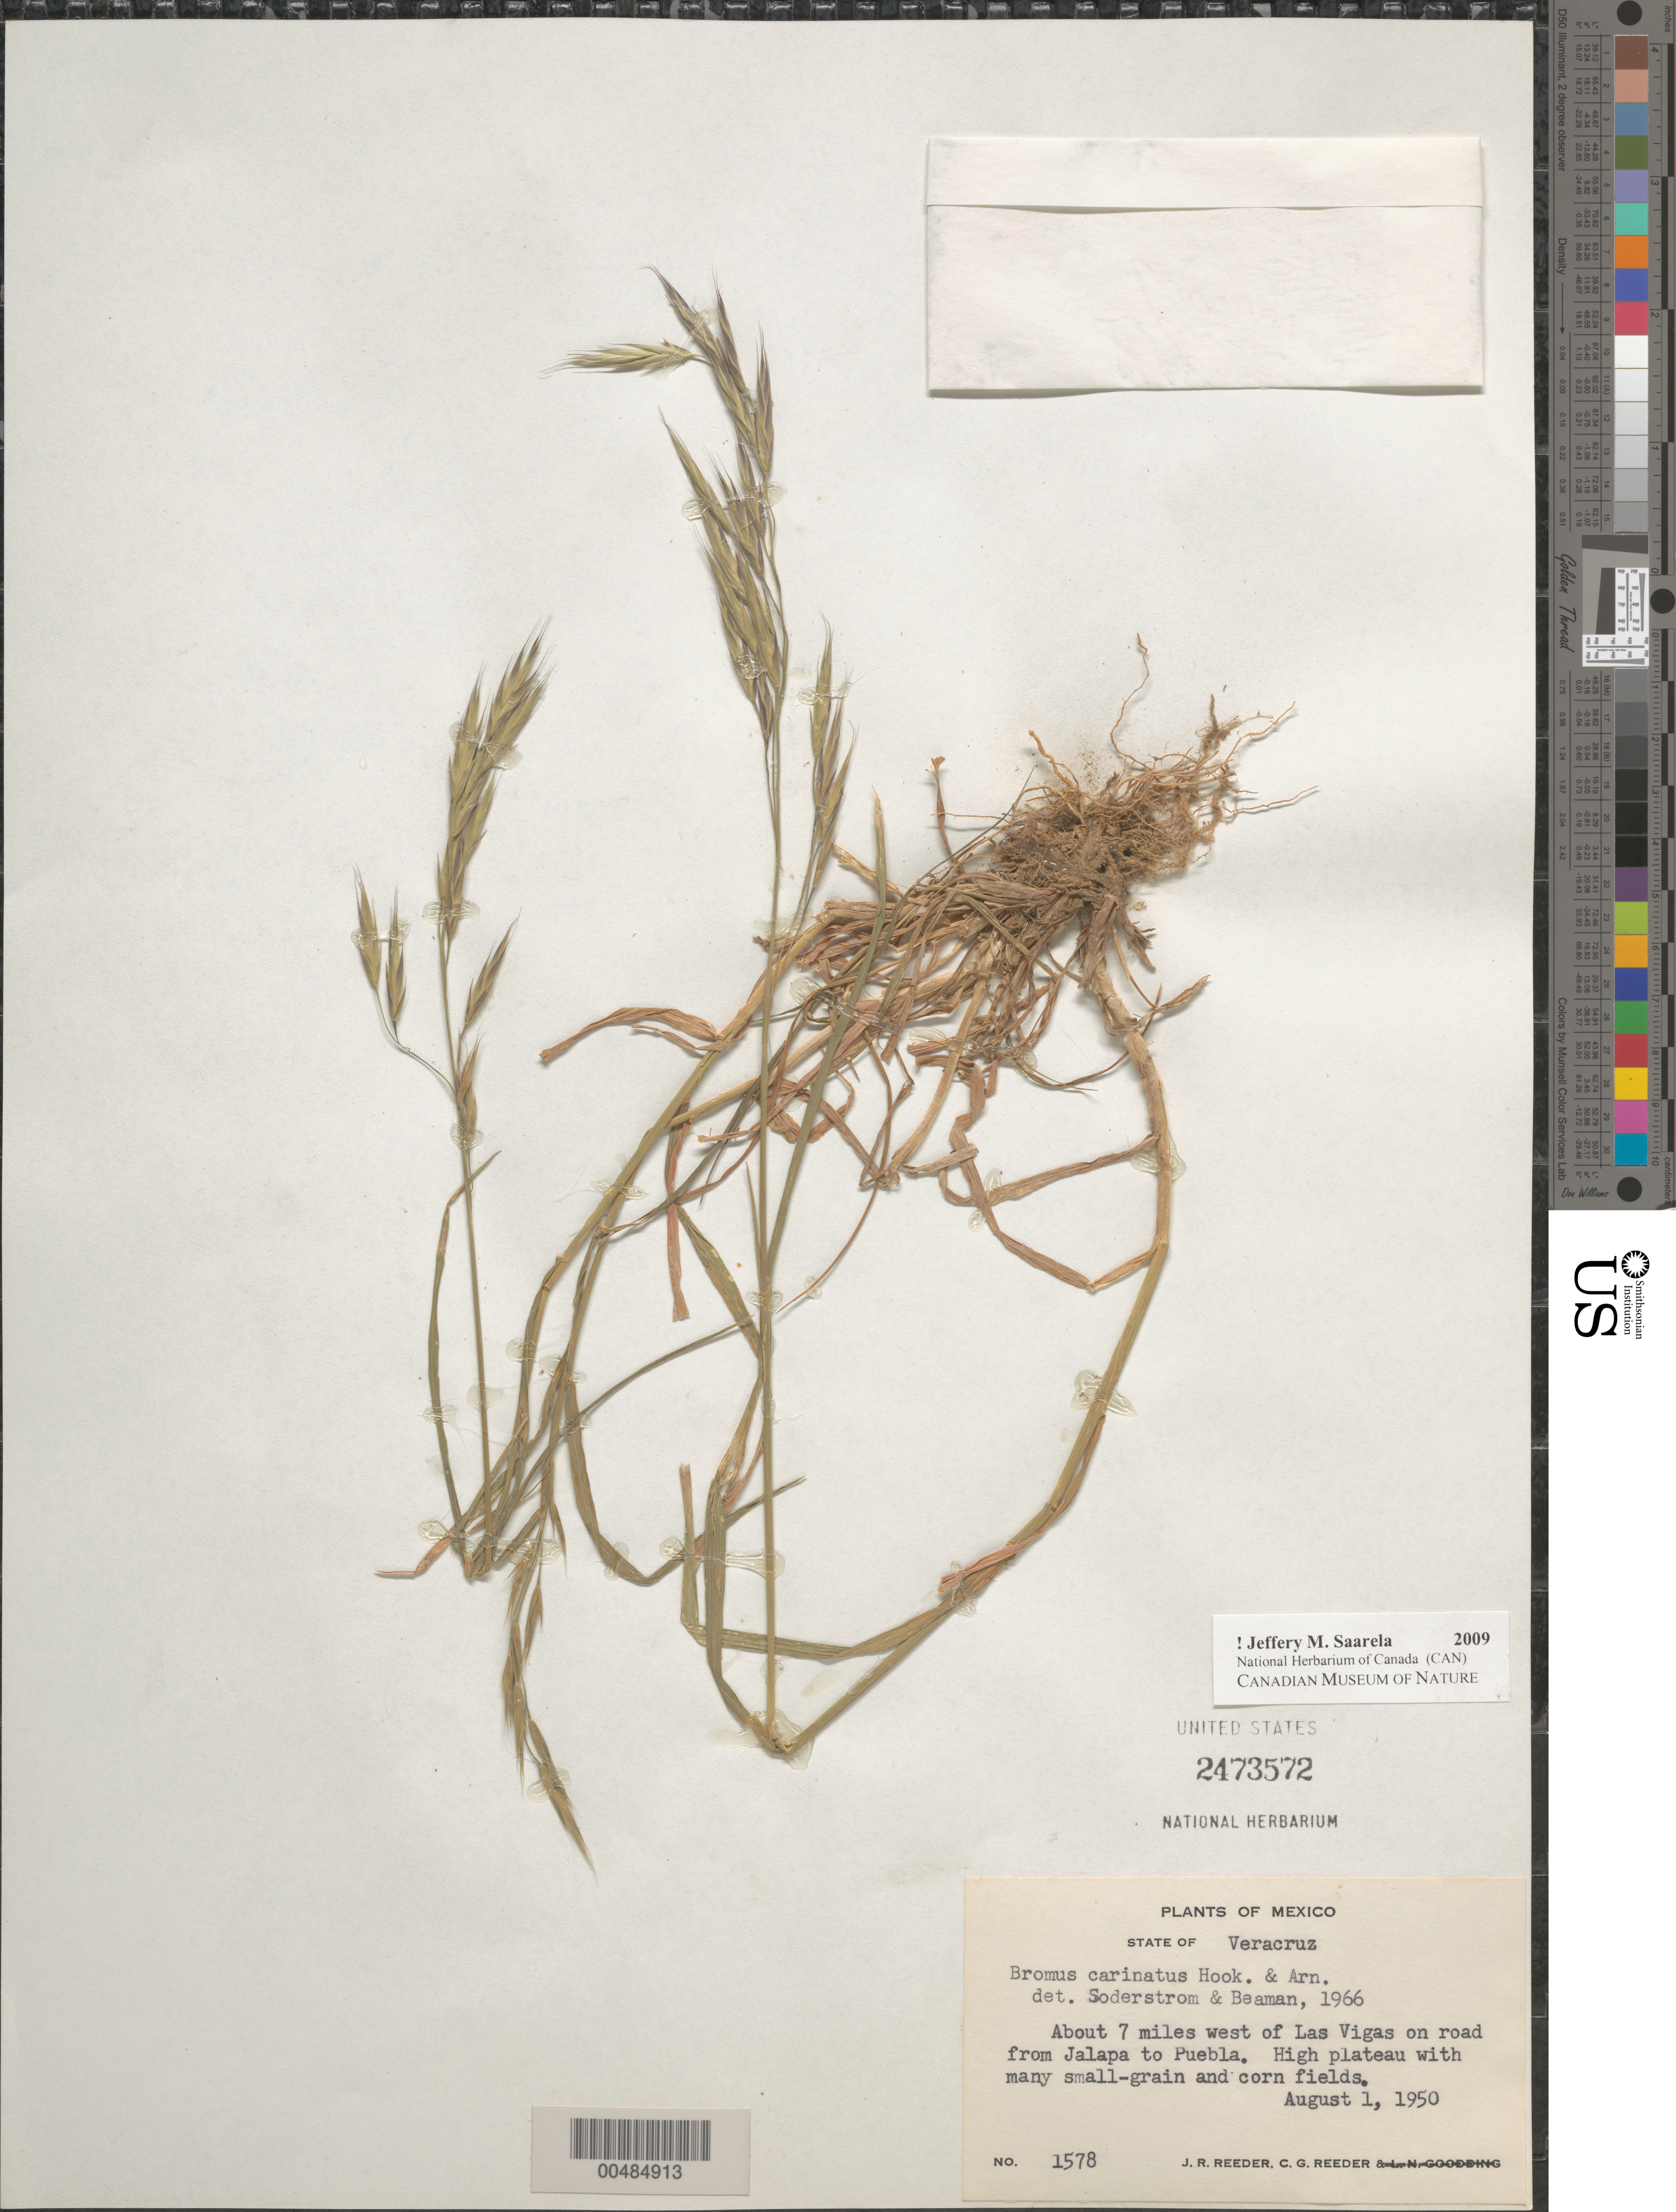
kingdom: Plantae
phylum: Tracheophyta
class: Liliopsida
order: Poales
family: Poaceae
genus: Bromus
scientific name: Bromus carinatus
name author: Hook. & Arn.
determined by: Soderstrom, T. R.; Beaman, J. H.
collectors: J. R. Reeder & C. G. Reeder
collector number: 1578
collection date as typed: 1 Aug 1950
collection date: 1950-08-01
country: Mexico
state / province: Veracruz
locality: About 7 mi W of Las Vigas on road from Jalapa to Puebla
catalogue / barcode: US 2473572